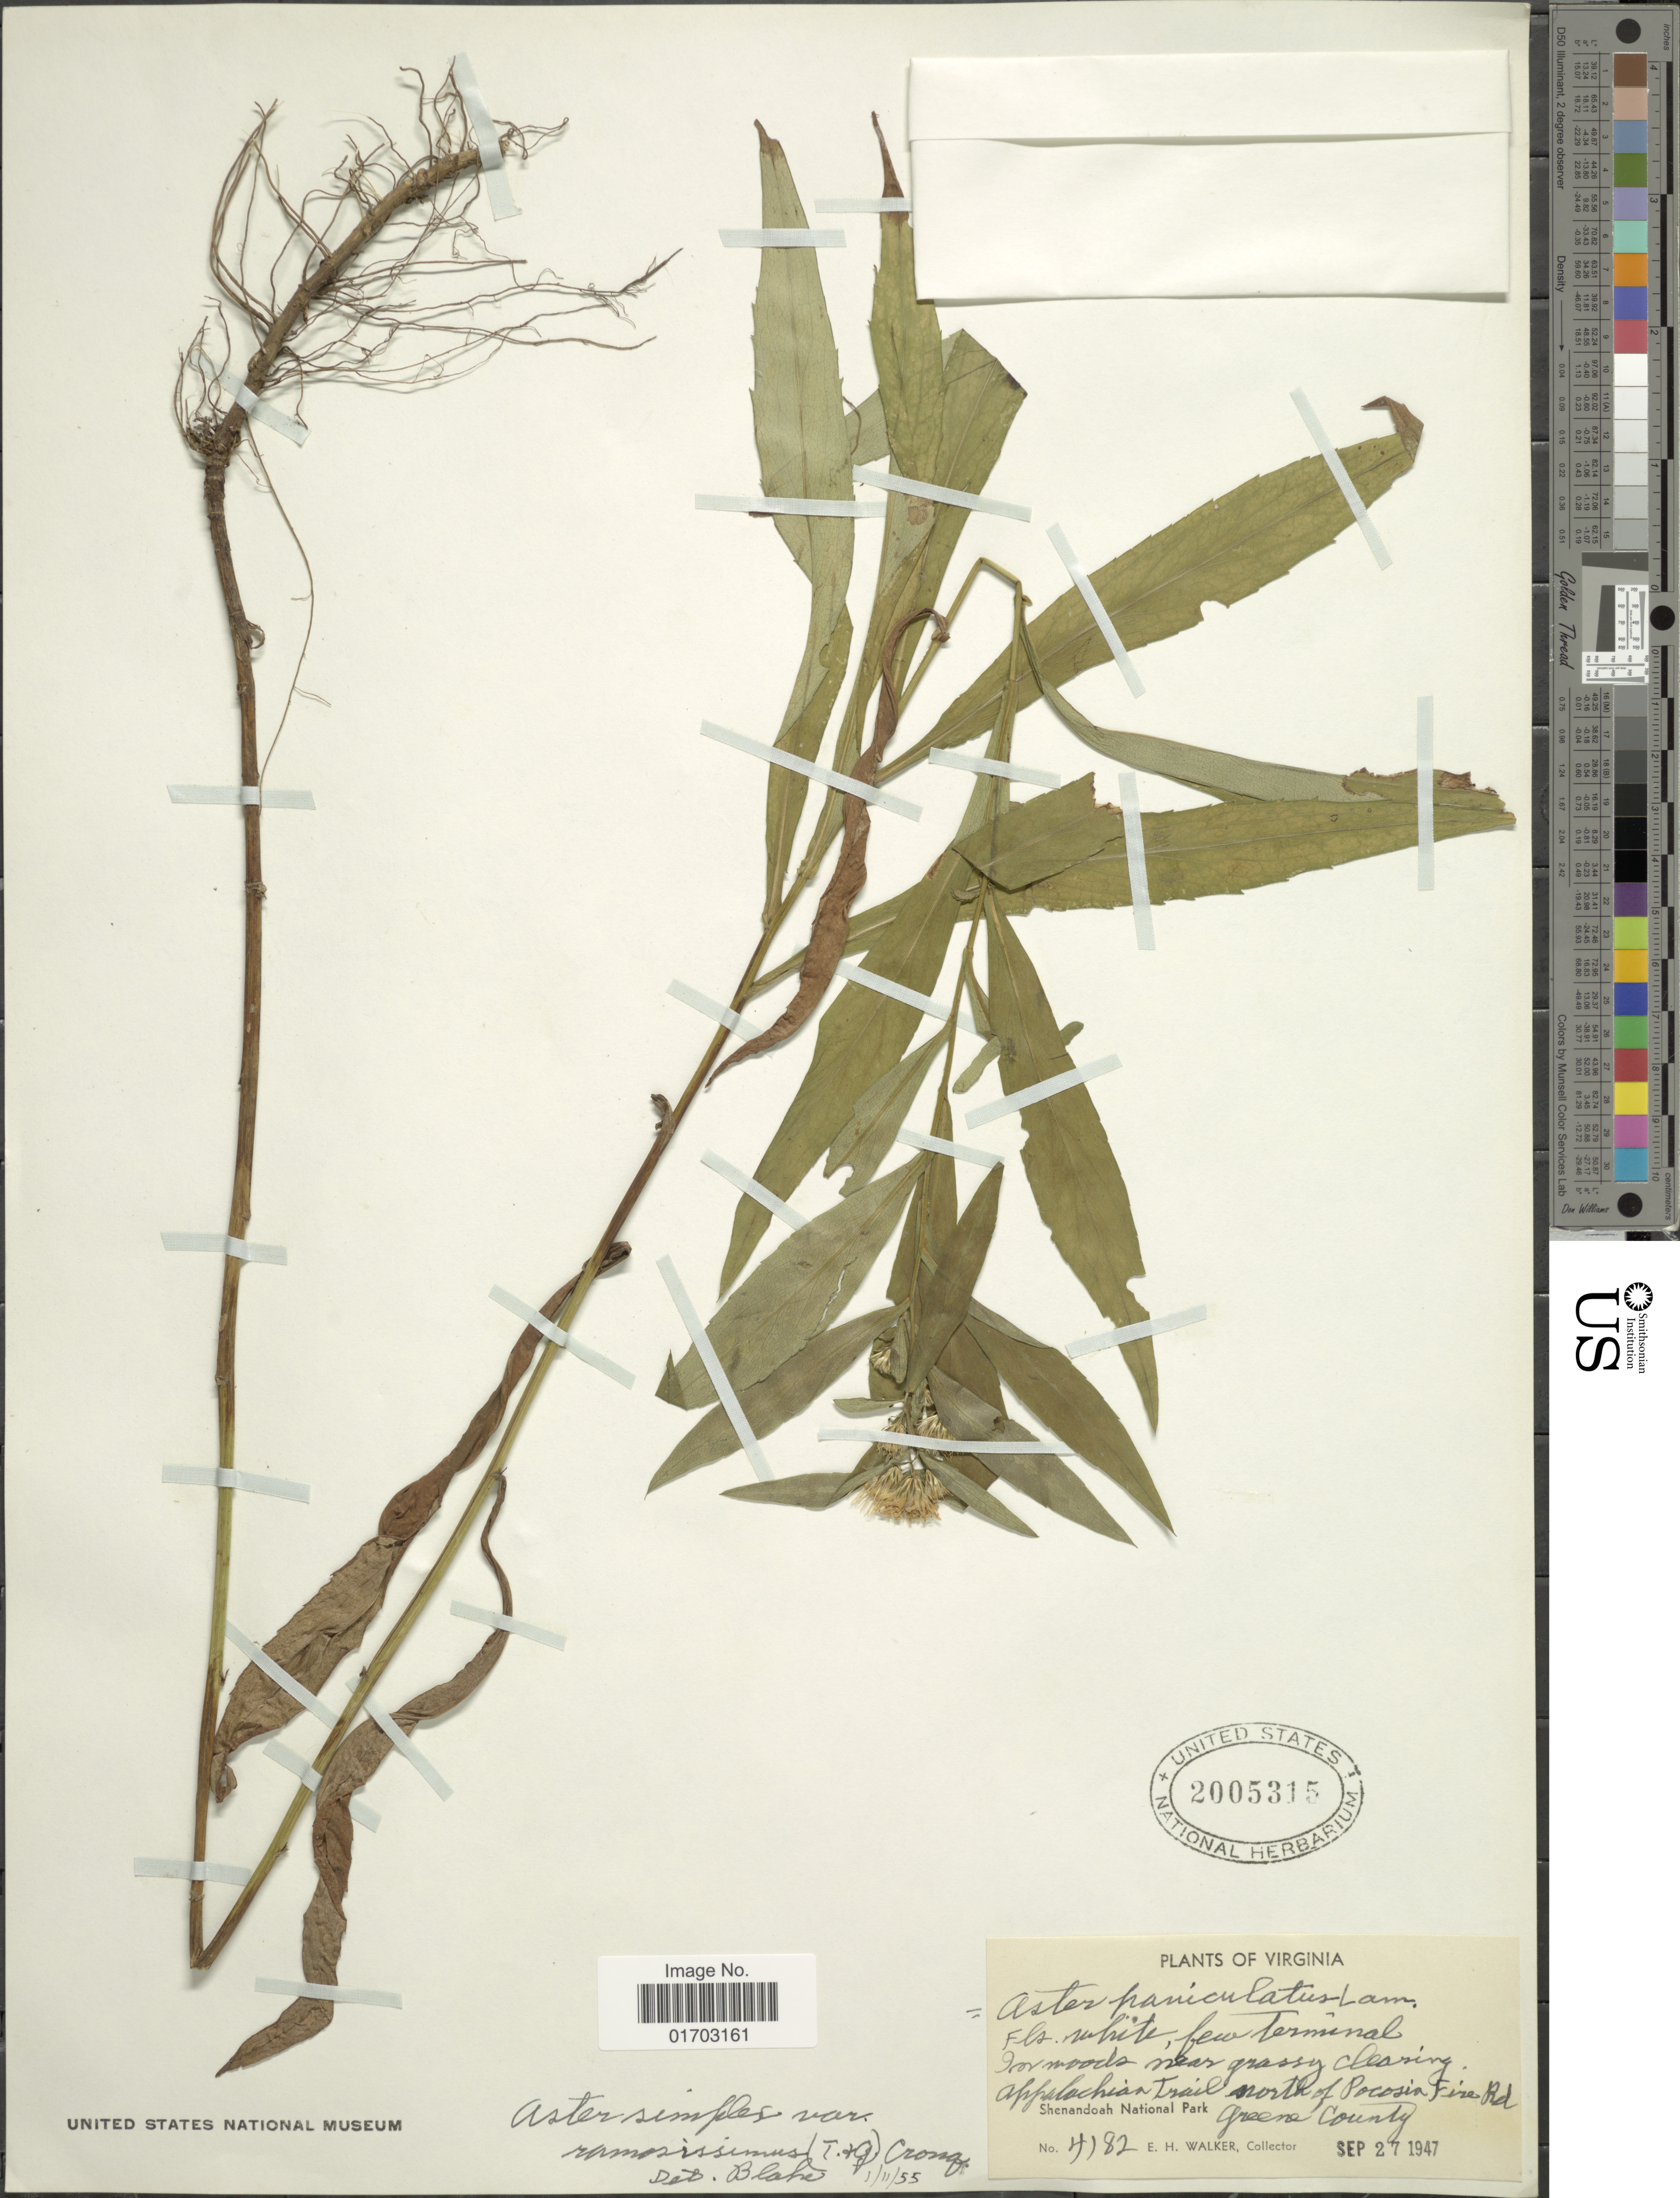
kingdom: Plantae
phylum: Tracheophyta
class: Magnoliopsida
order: Asterales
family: Asteraceae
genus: Symphyotrichum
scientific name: Symphyotrichum simplex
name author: (Willd.) Á. Löve & D. Löve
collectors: E. H. Walker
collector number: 4182*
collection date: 1947-09-27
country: United States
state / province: Virginia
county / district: Greene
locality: In woods near grassy clearing, Appalachian Trail north of Pocosia Fire Rd, Shenandoah National Park, Greene County.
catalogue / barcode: US 2005315